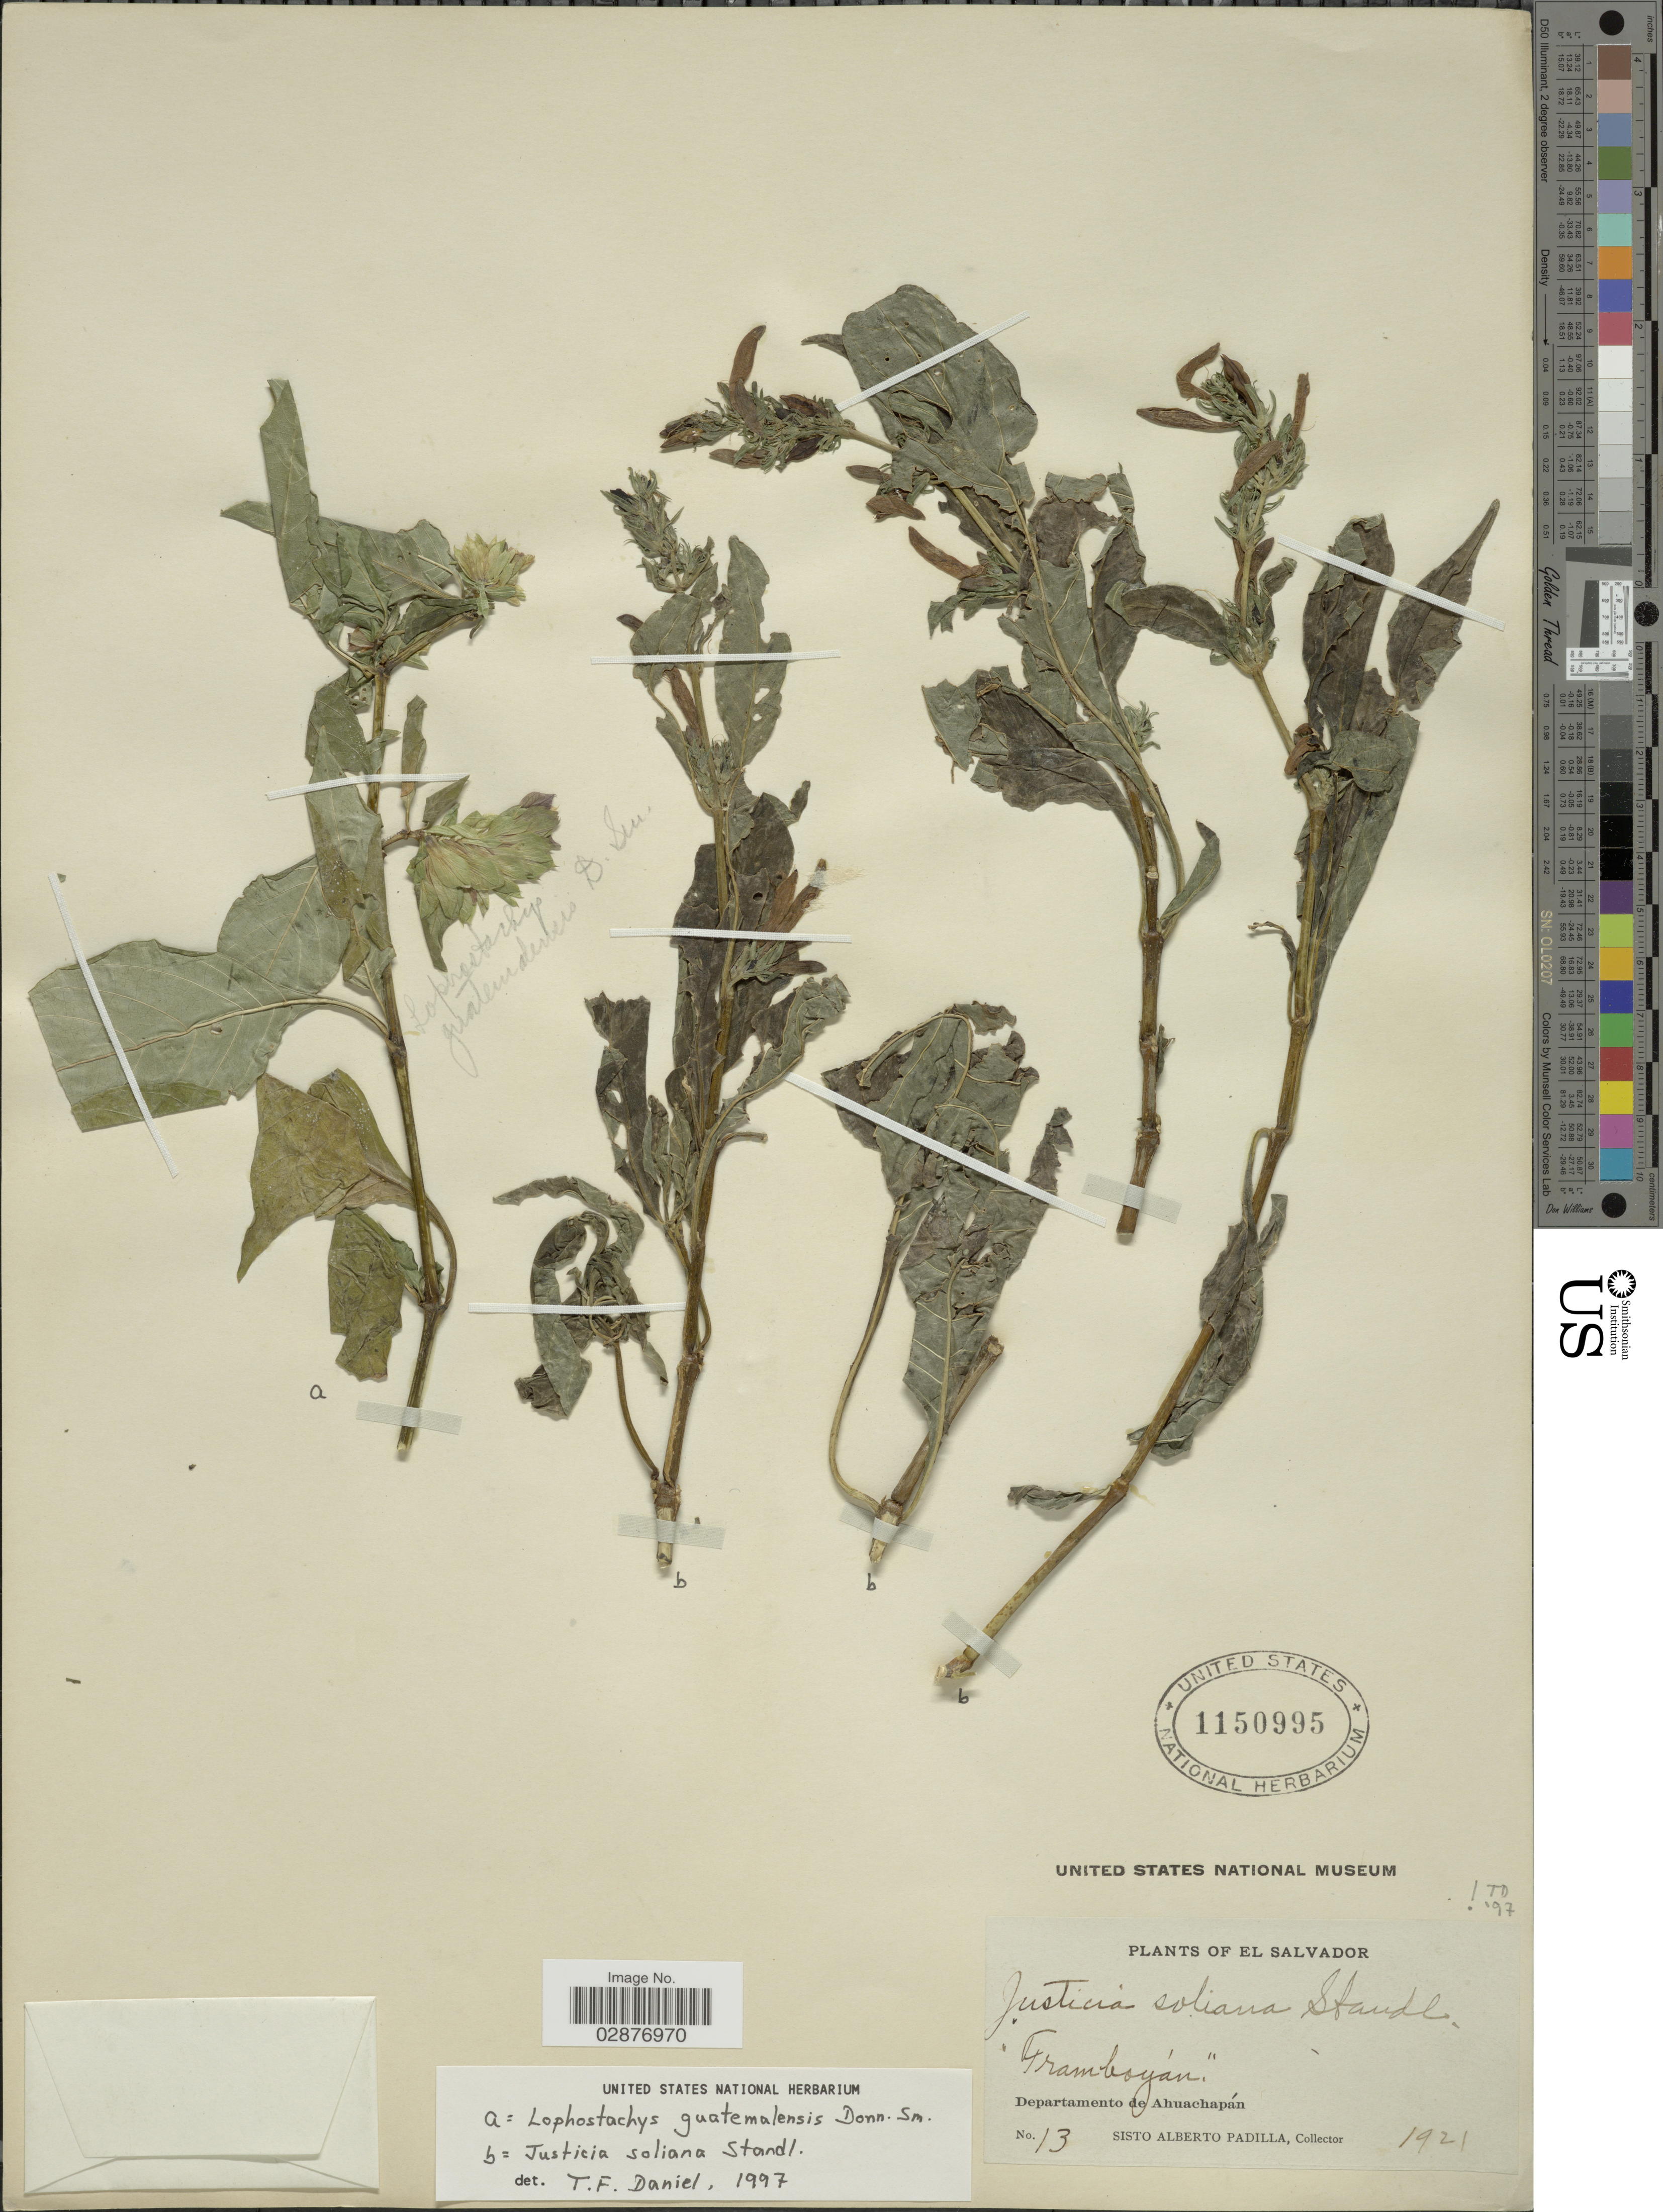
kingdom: Plantae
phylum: Tracheophyta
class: Magnoliopsida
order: Lamiales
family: Acanthaceae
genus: Justicia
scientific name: Justicia soliana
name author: Standl.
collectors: S. A. Padilla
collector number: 13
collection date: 1921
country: El Salvador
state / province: Ahuachapan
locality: Departamento de Ahuachapán.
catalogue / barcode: US 1150995